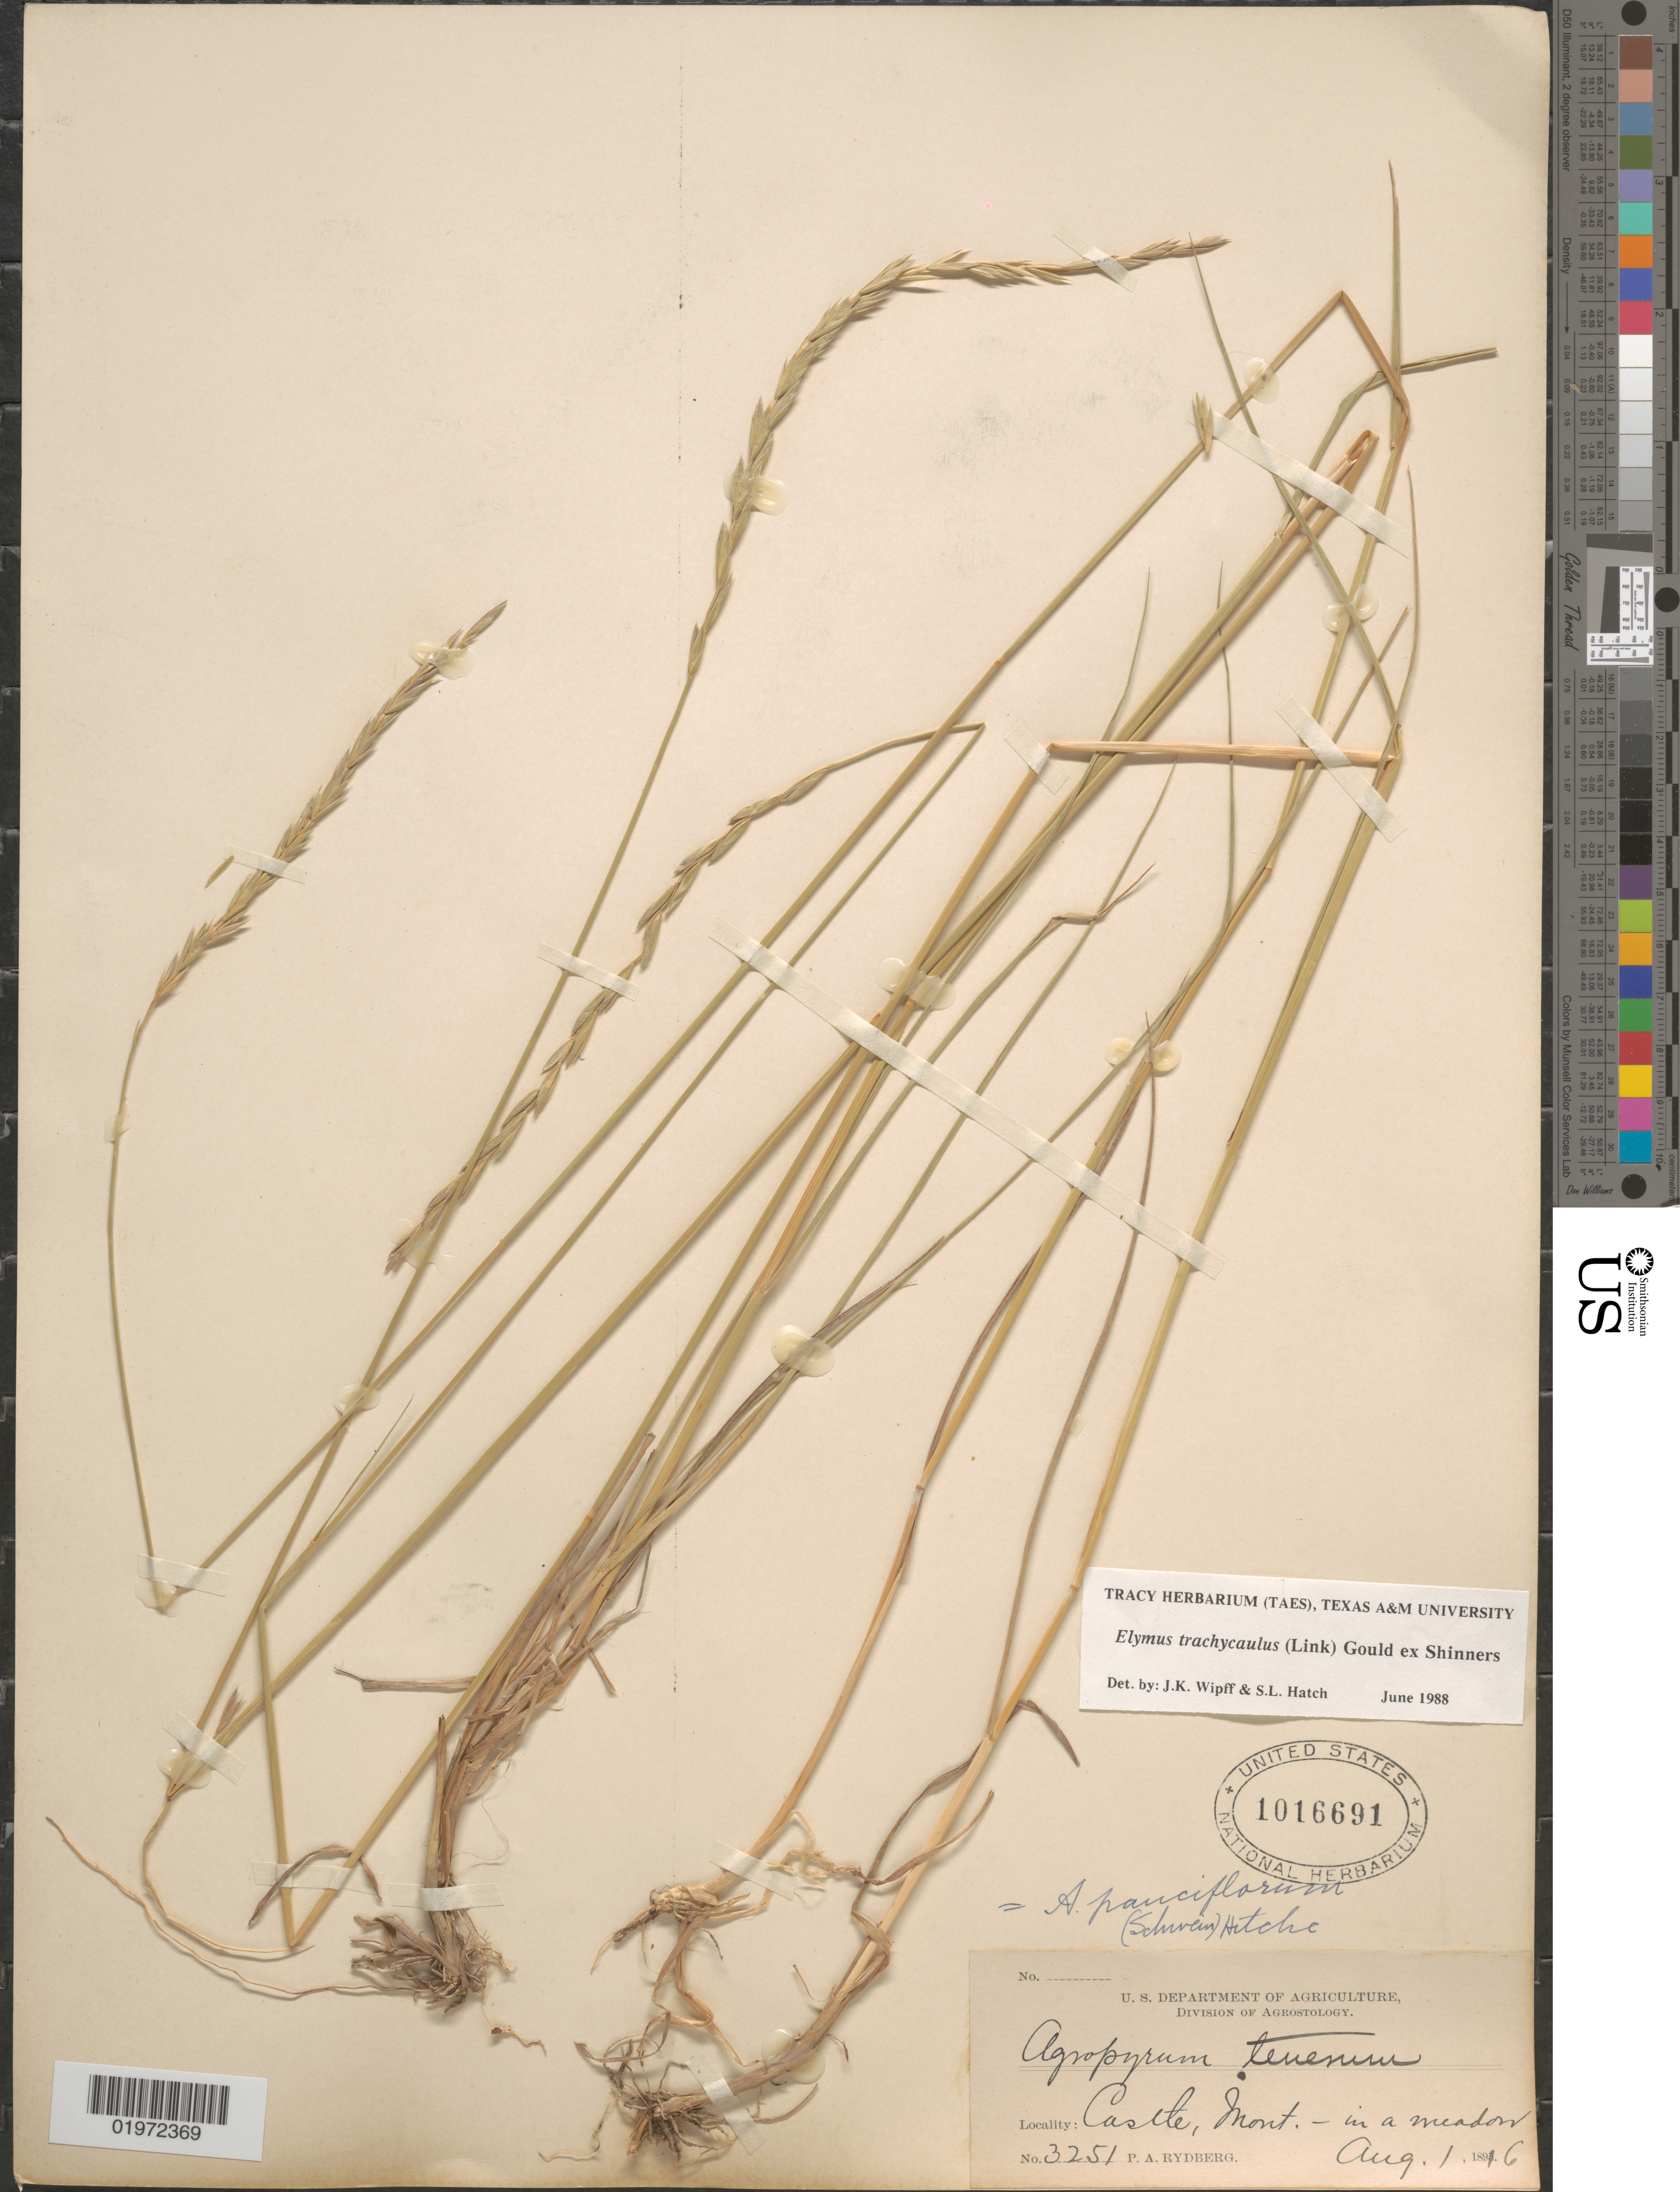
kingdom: Plantae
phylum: Tracheophyta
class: Liliopsida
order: Poales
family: Poaceae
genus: Elymus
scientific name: Elymus trachycaulus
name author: (Link) Gould ex Shinners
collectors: P. A. Rydberg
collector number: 3251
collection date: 1896-08-01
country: United States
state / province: Montana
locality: Castle,- in a meadow.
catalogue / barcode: US 1016691